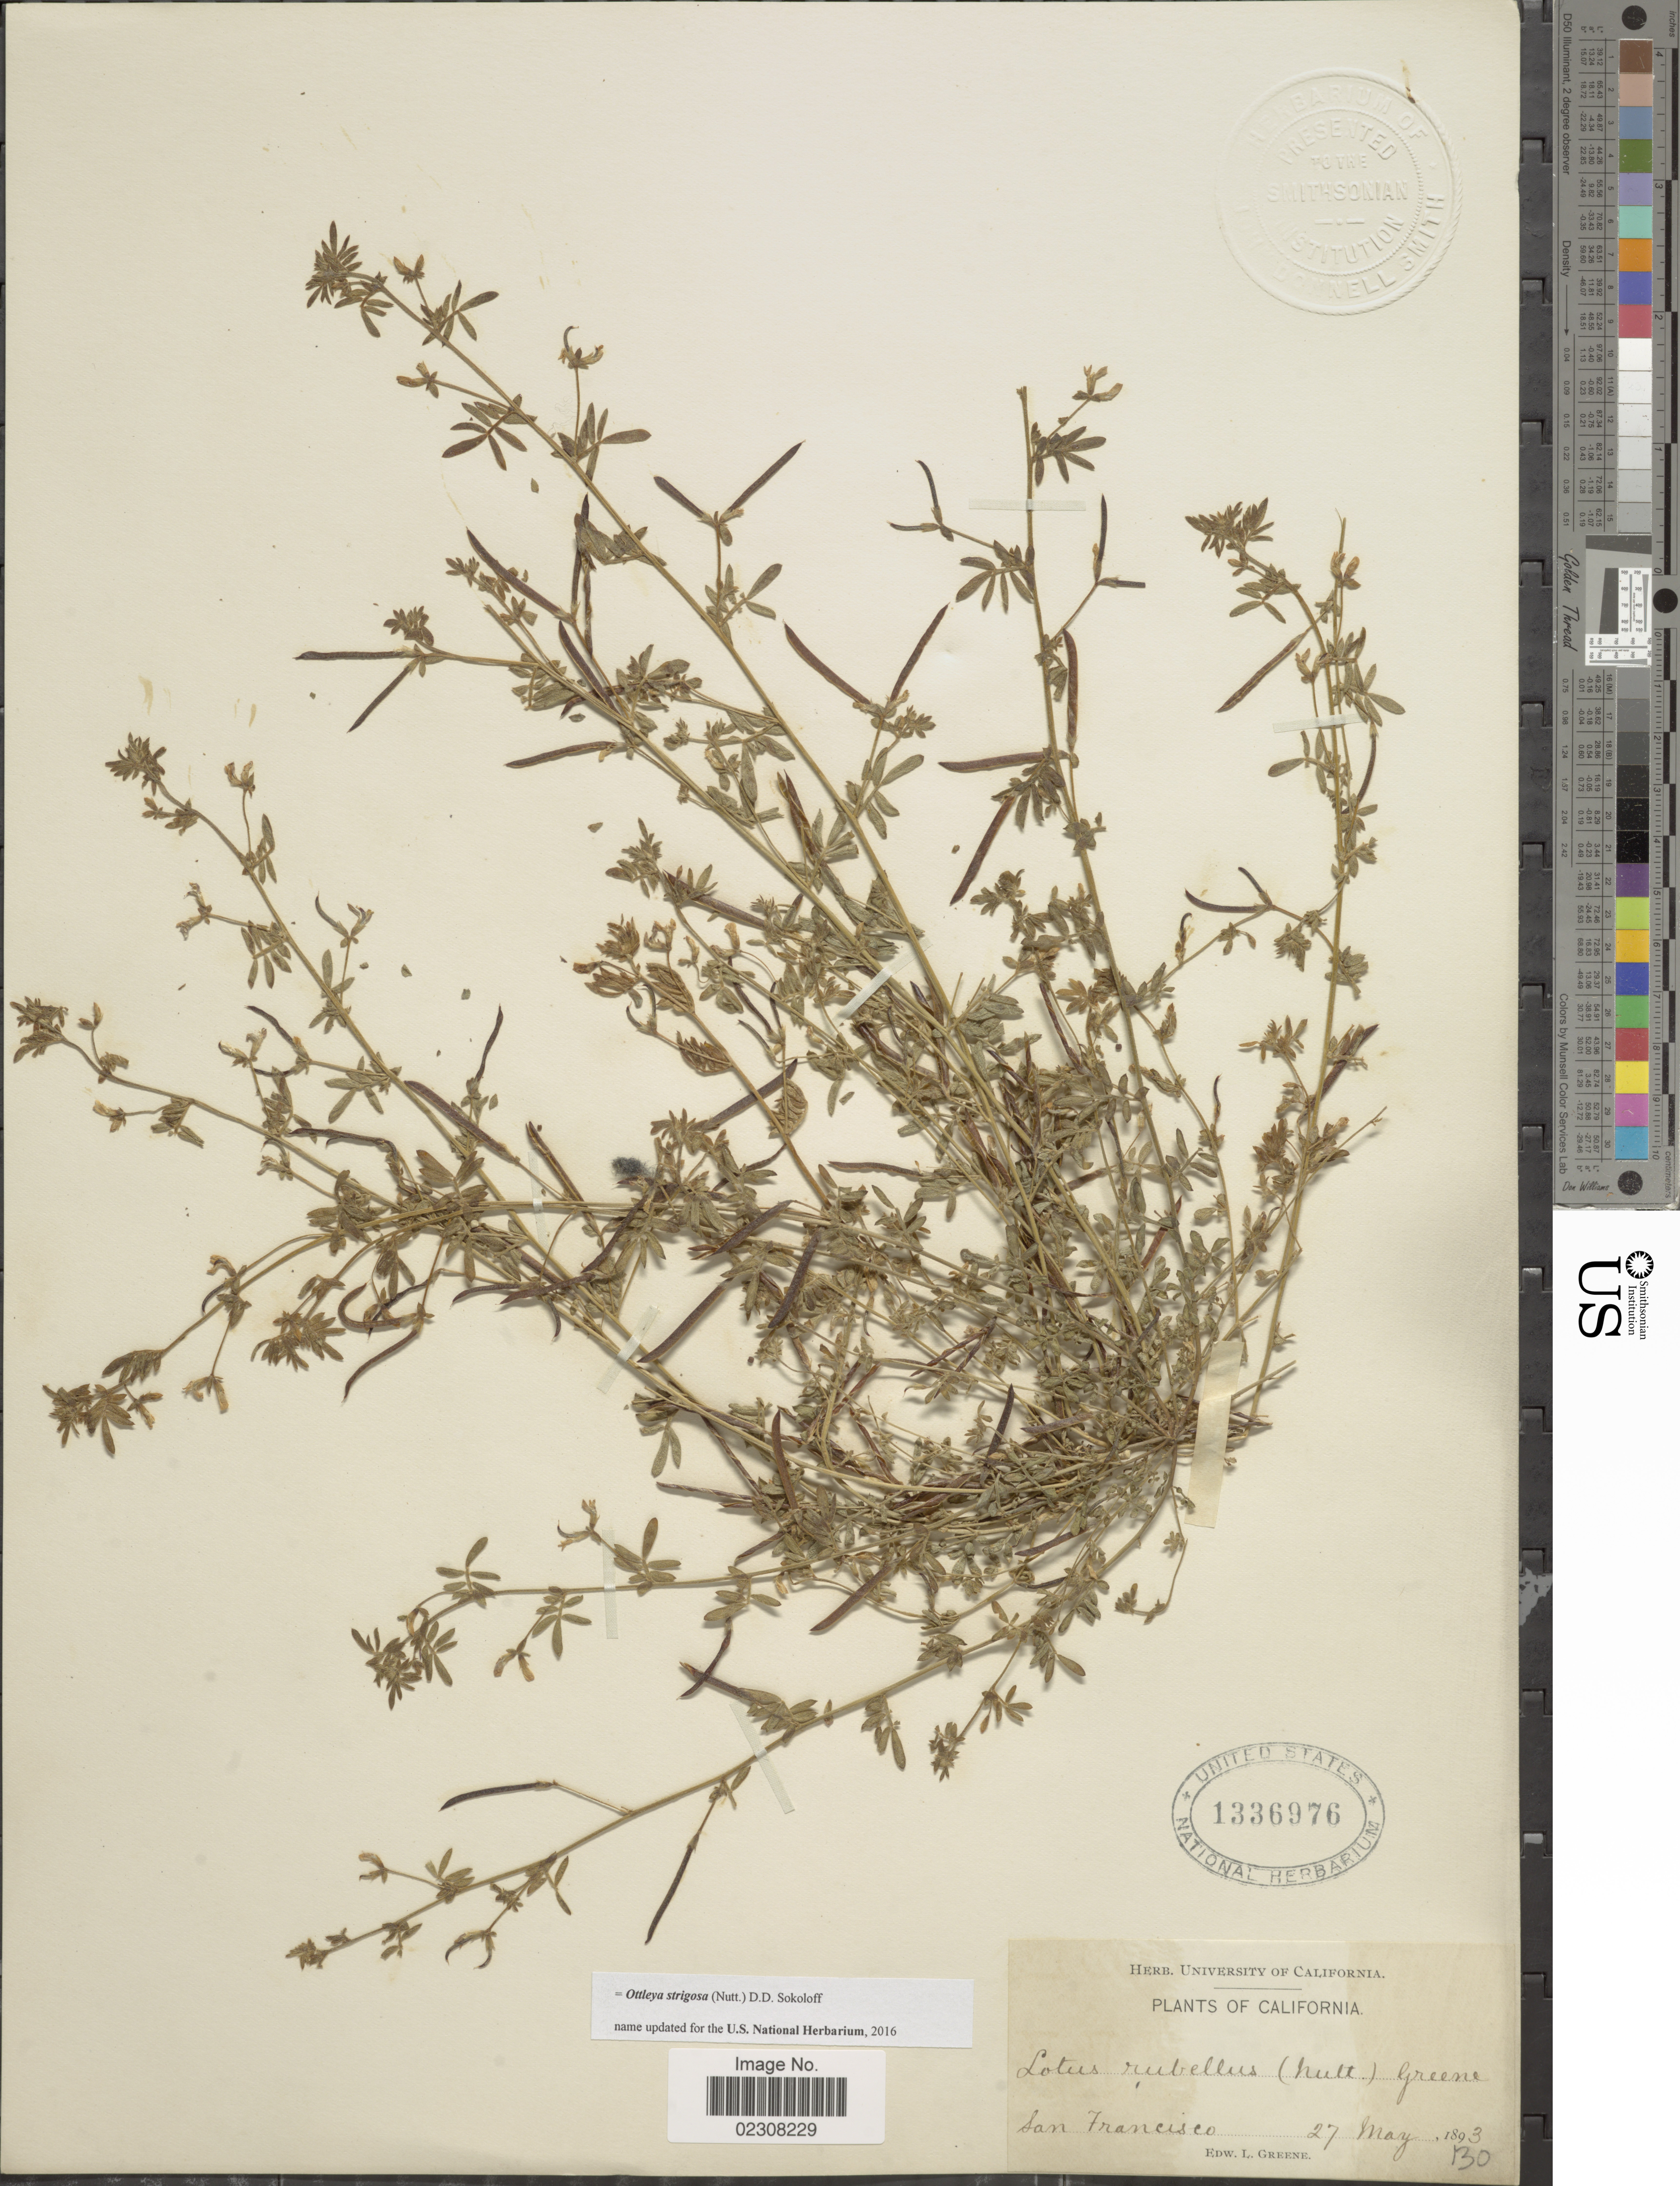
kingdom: Plantae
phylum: Tracheophyta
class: Magnoliopsida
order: Fabales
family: Fabaceae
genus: Ottleya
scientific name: Ottleya strigosa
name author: (Nutt.) D.D. Sokoloff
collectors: E. L. Greene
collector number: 130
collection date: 1893-05-27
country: United States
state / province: California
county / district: San Francisco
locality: San Francisco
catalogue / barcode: US 1336976